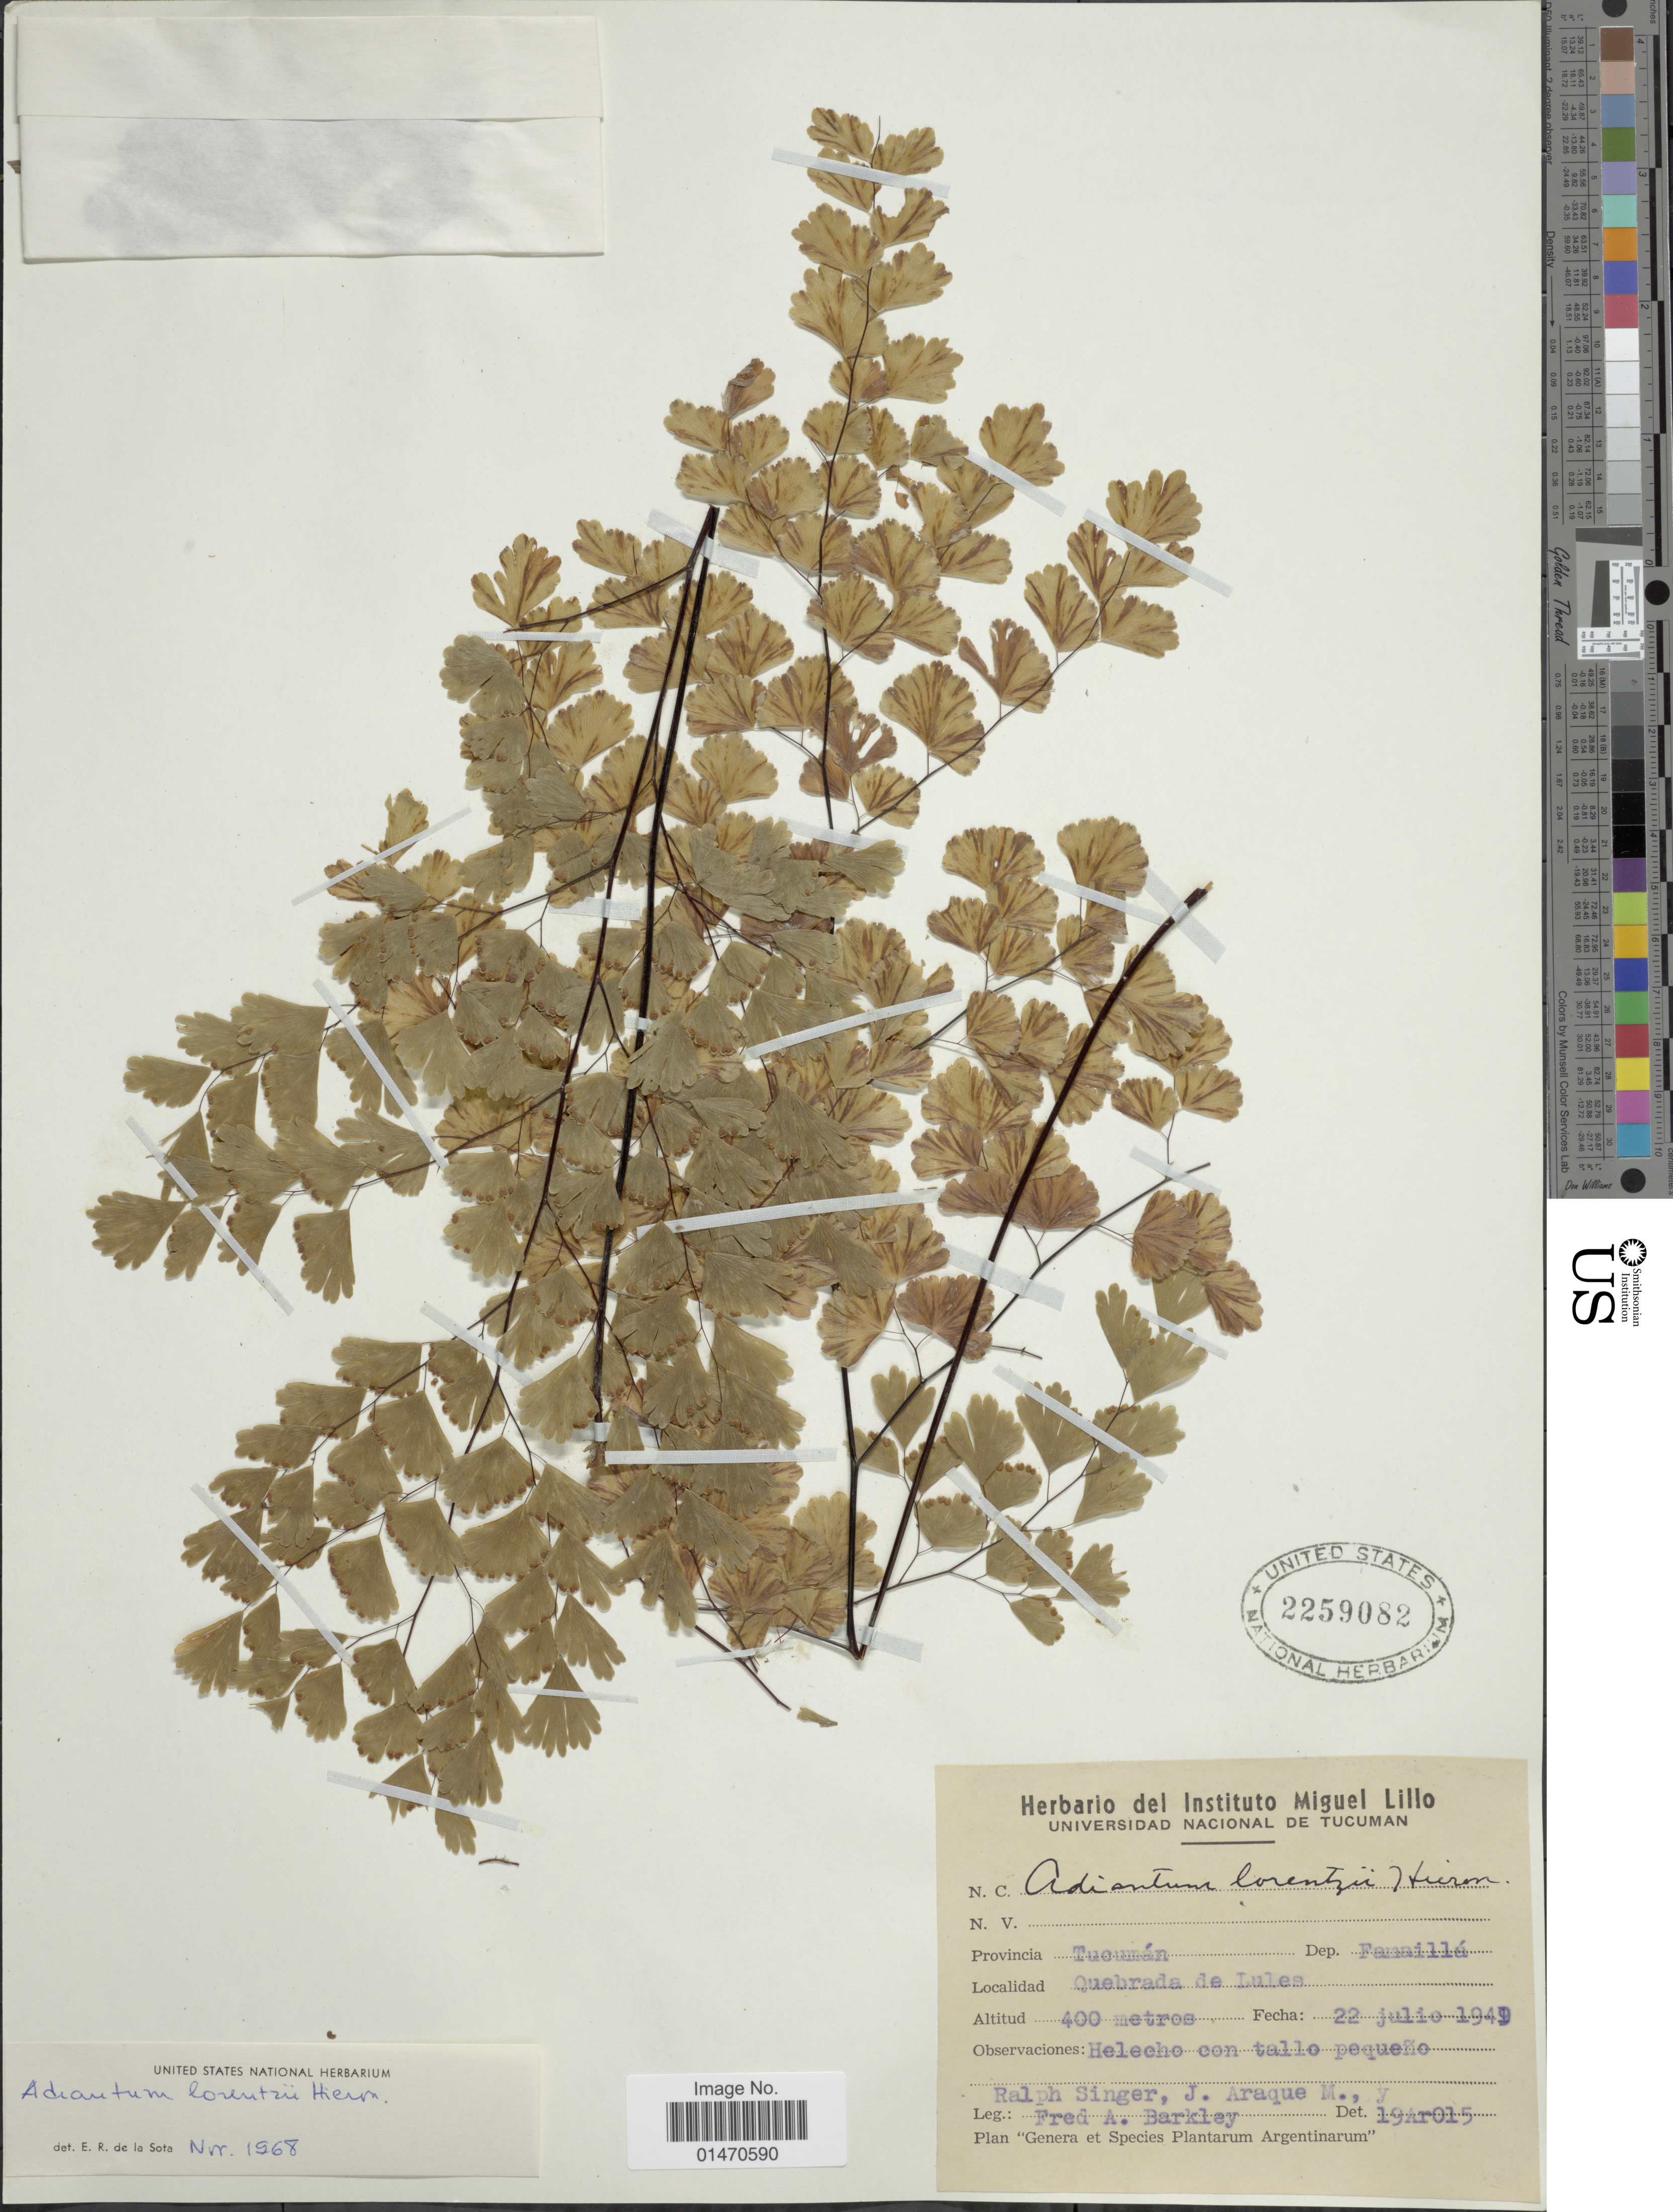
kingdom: Plantae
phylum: Tracheophyta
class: Polypodiopsida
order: Polypodiales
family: Pteridaceae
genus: Adiantum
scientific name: Adiantum lorentzii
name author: Hieron.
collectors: R. Singer, J. Araque Molina & F. A. Barkley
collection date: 1949-07-22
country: Argentina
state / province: Tucuman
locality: Provincia Tucumán, Dep. Famaillá, Quebrada de Lules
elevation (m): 400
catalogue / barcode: US 2259082